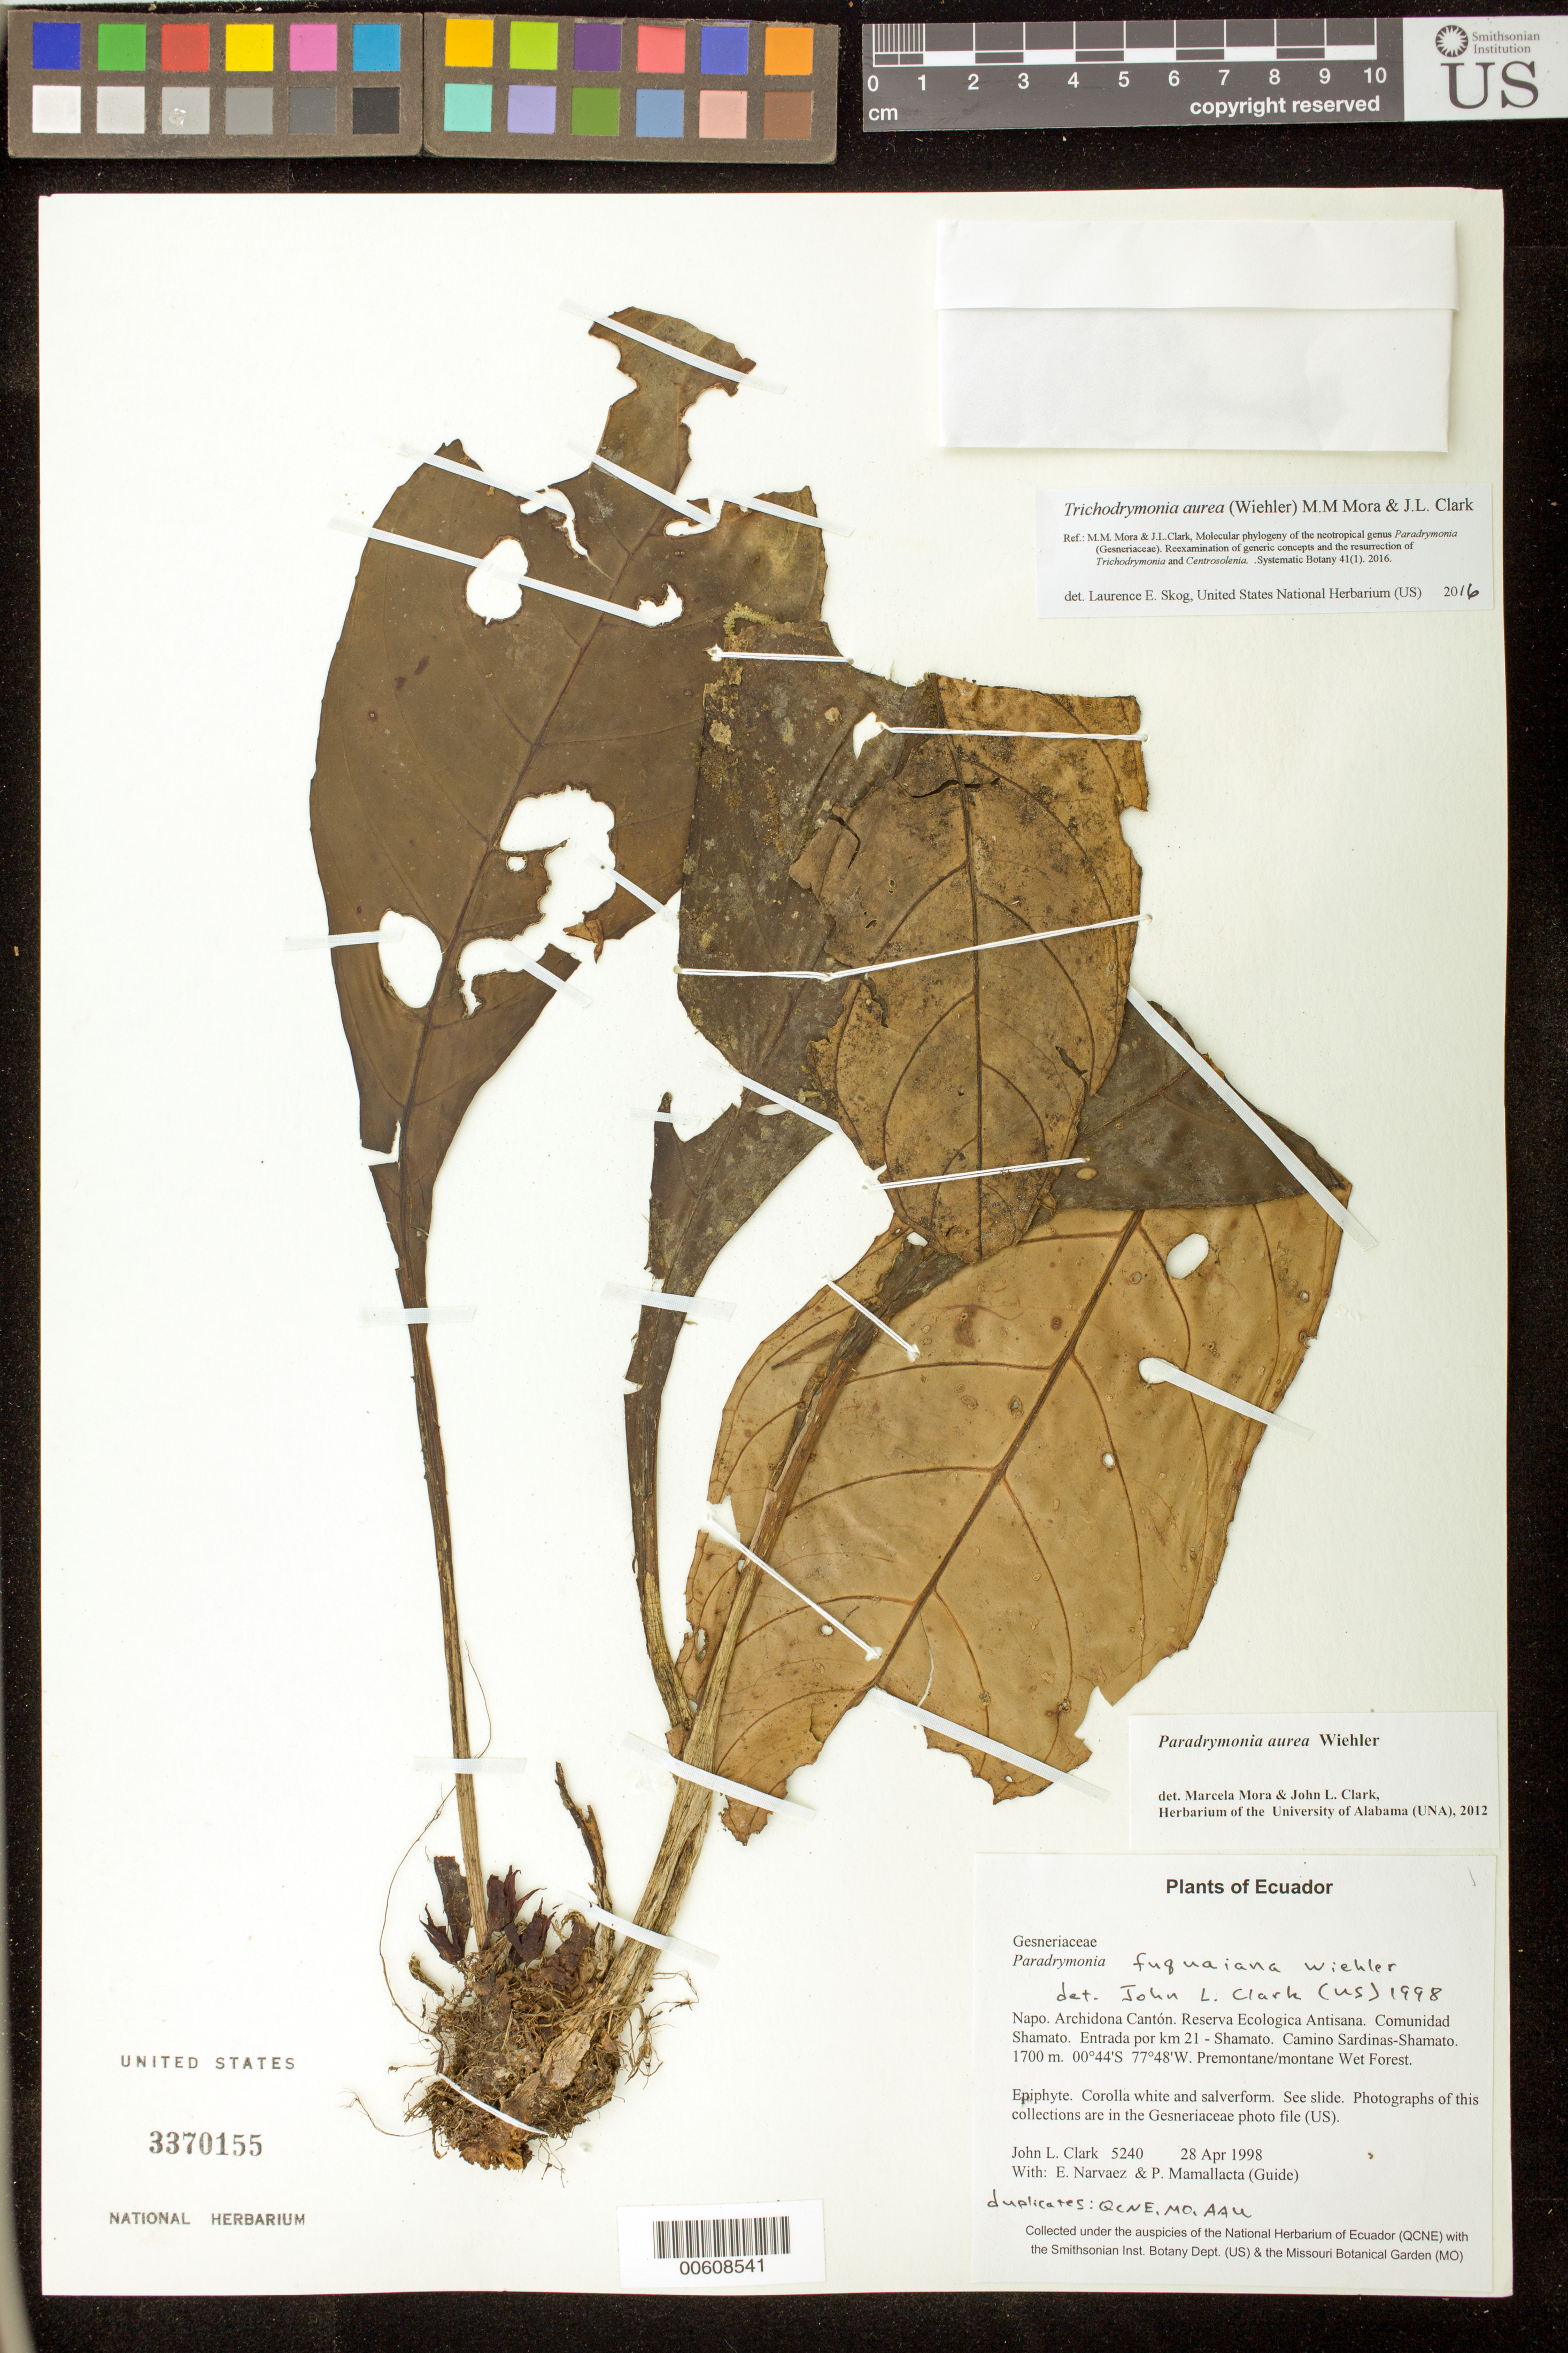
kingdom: Plantae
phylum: Tracheophyta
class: Magnoliopsida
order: Lamiales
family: Gesneriaceae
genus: Trichodrymonia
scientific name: Trichodrymonia aurea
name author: (Wiehler) M.M. Mora & J.L. Clark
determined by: Skog, Laurence E.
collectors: J. L. Clark, E. Narváez & P. Mamallacta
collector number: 5240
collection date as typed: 28 Apr 1998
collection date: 1998-04-28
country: Ecuador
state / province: Napo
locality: Archidona Cantón. Reserva Ecologica Antisana. Comunidad Shamato. Entrada por km 21 - Shamato. Camino Sardinas-Shamato.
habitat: Premontane/montane Wet Forest.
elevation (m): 1700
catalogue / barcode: US 3370155